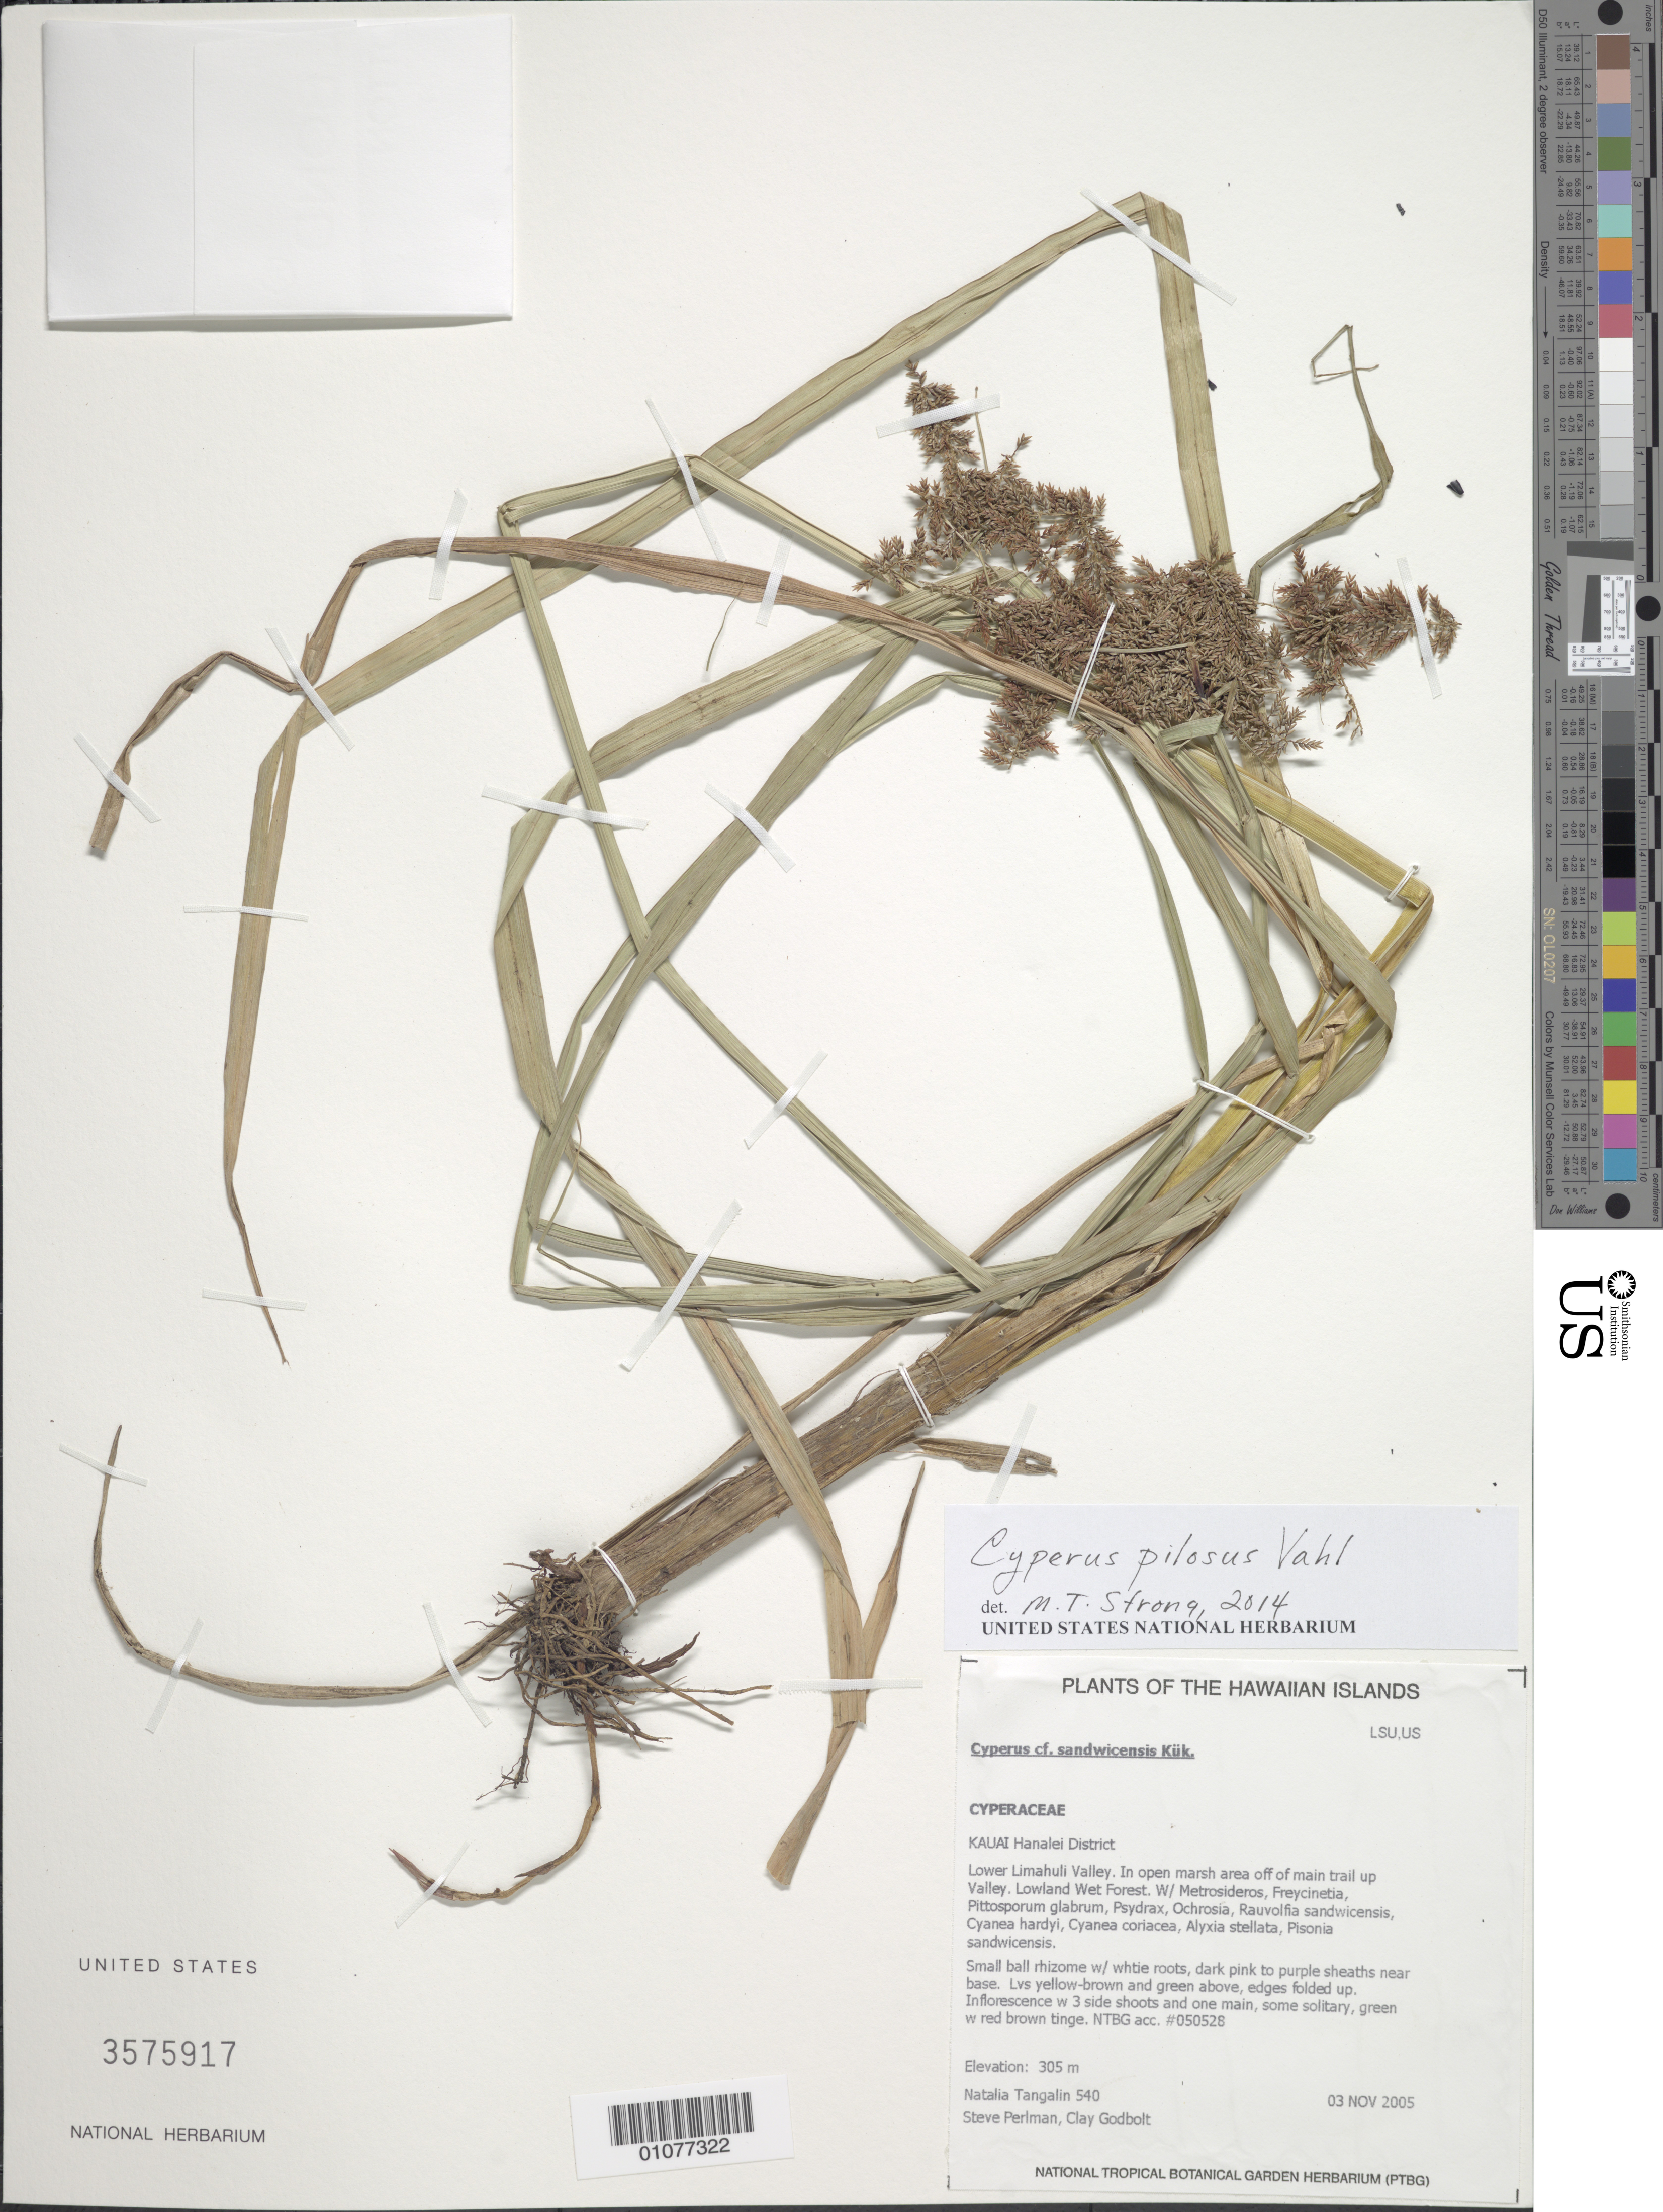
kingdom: Plantae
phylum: Tracheophyta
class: Liliopsida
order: Poales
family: Cyperaceae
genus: Cyperus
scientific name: Cyperus pilosus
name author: Vahl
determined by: Strong, M. T., (US), Smithsonian Institution - National Museum of Natural History (UNITED STATES)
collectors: N. Tangalin, S. P. Perlman & C. Godbolt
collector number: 540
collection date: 2005-11-03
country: United States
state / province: Hawaii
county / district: Kauai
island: Kaua'i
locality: Hanalei District, Lower Limahuli Valley, in open marsh area off of main trail up valley.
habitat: lowland wet forest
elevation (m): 305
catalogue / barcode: US 3575917